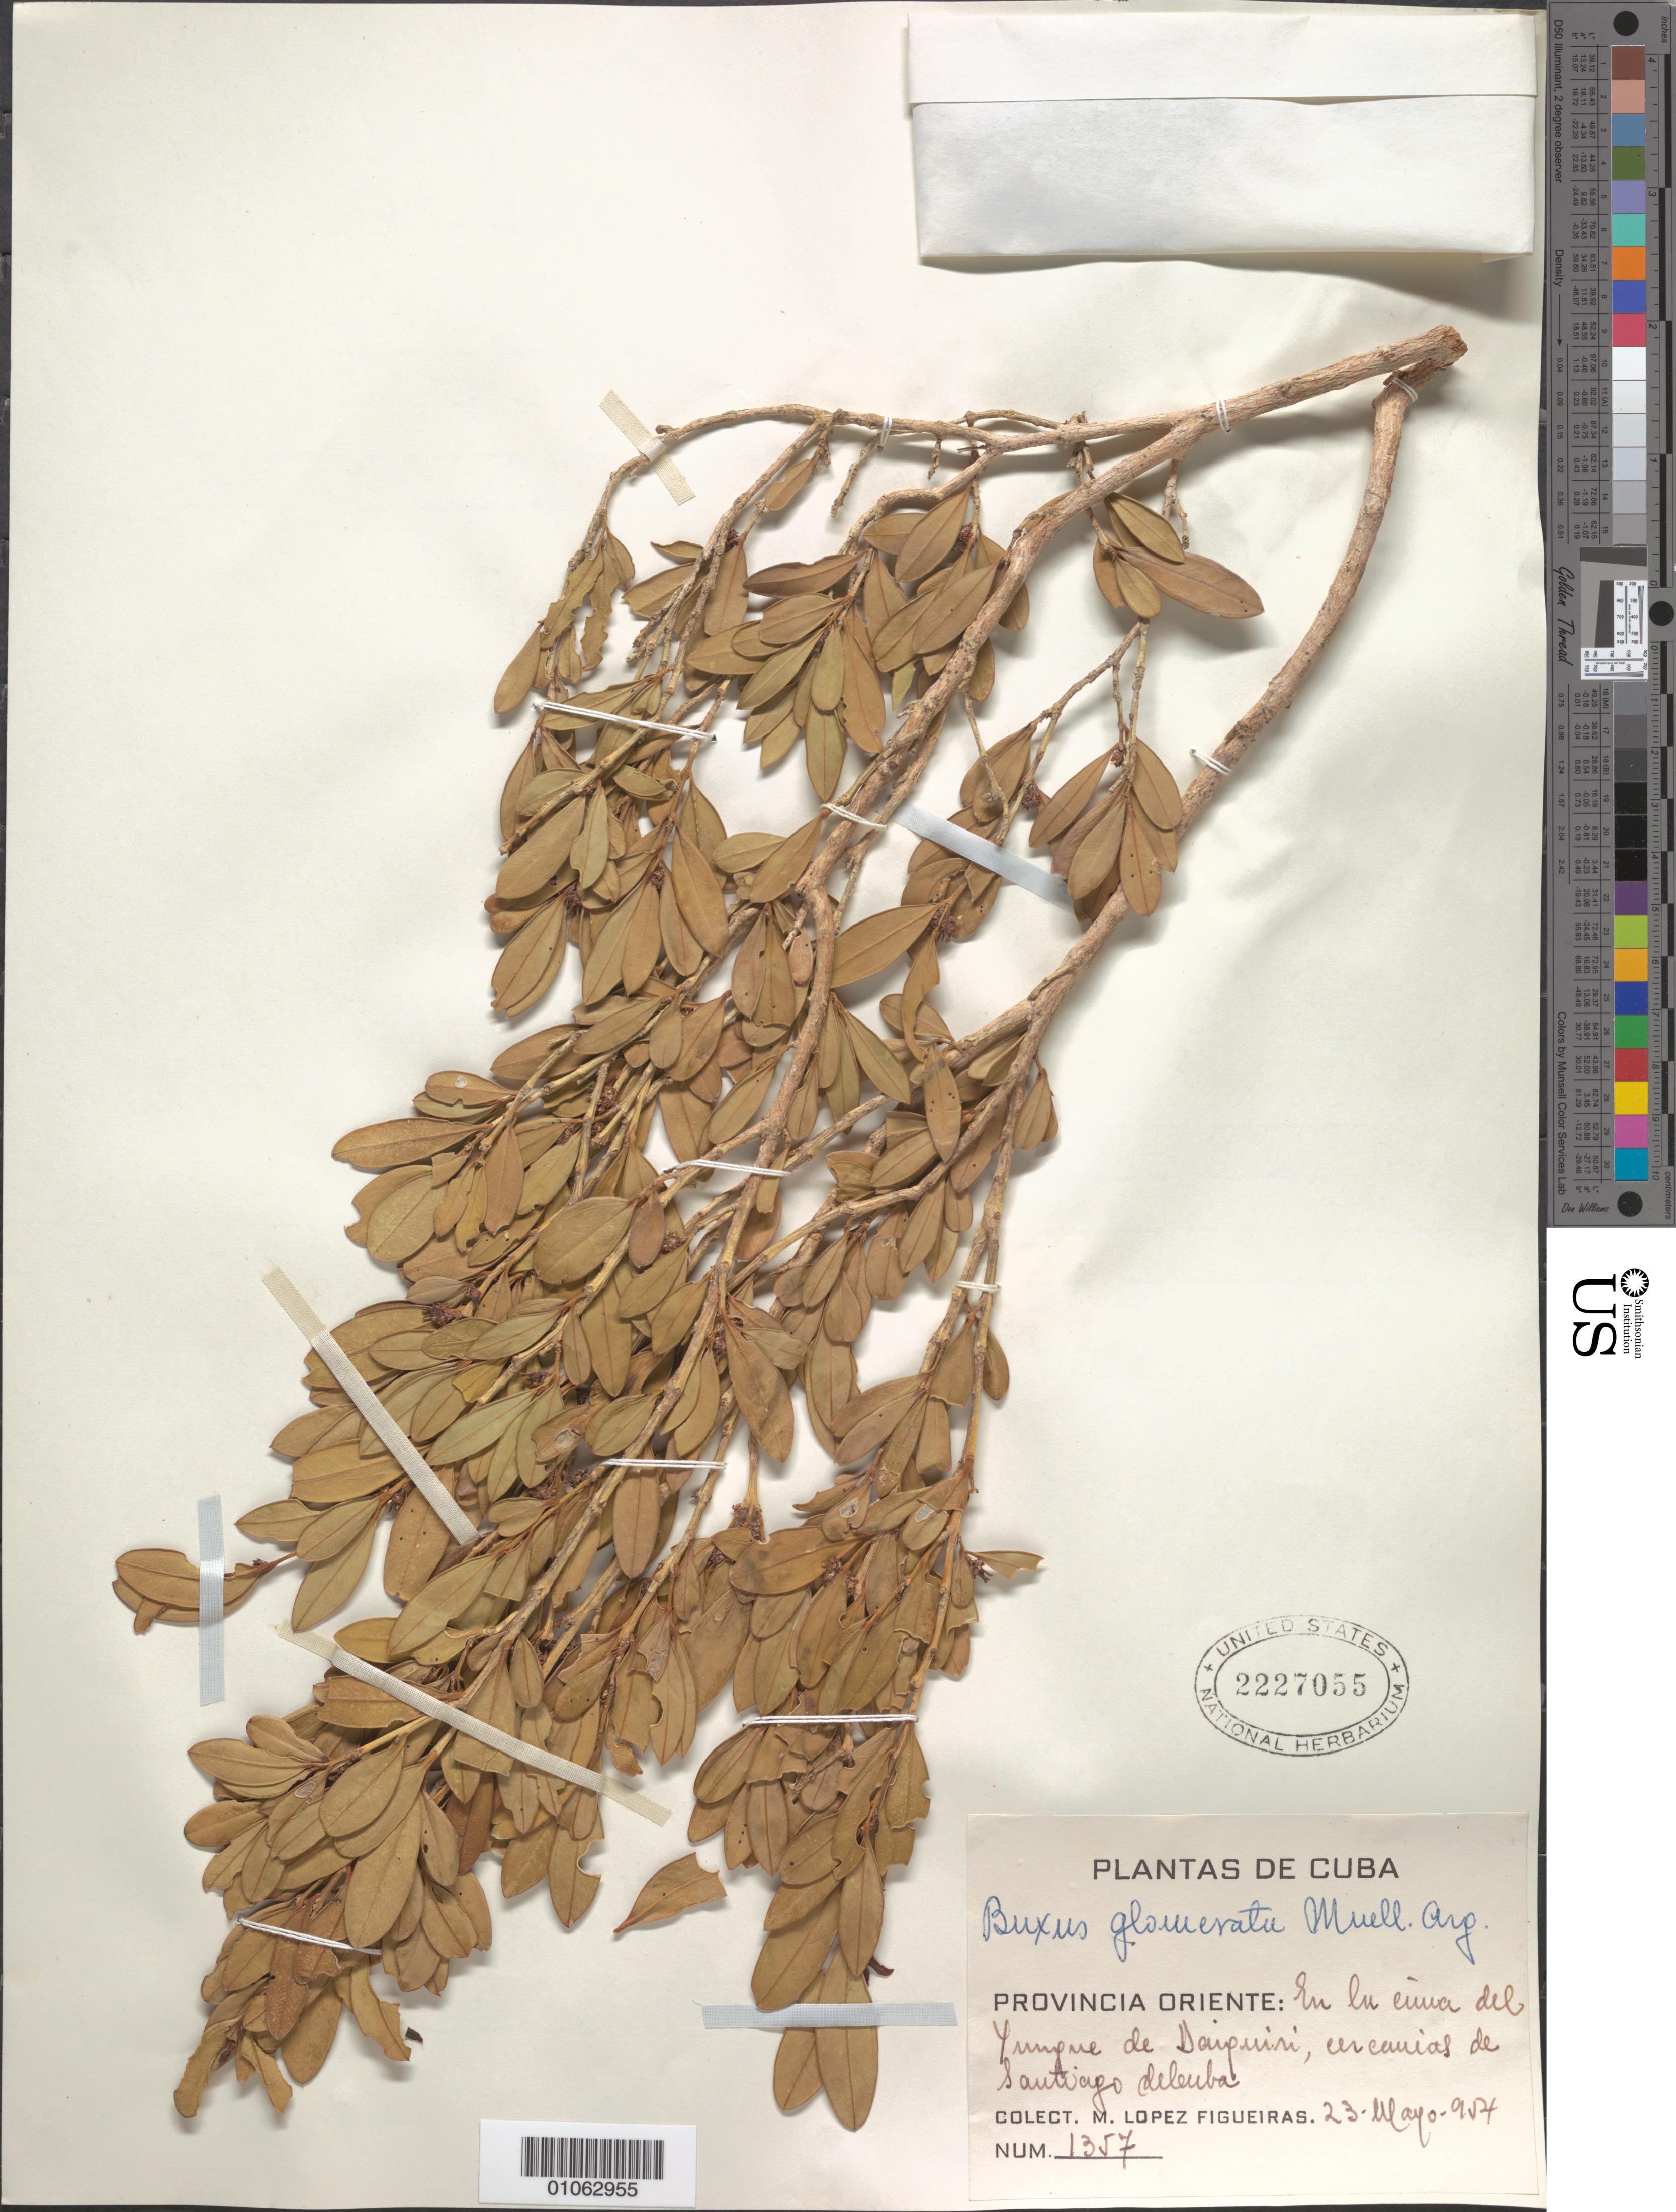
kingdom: Plantae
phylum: Tracheophyta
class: Magnoliopsida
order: Buxales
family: Buxaceae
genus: Buxus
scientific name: Buxus glomerata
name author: (Griseb.) Müll. Arg.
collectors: M. López Figueiras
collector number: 1357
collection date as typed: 23 May 1954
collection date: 1954-05-23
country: Cuba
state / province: Oriente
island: Cuba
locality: En la cima del monte de Daiquiri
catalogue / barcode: US 2227055